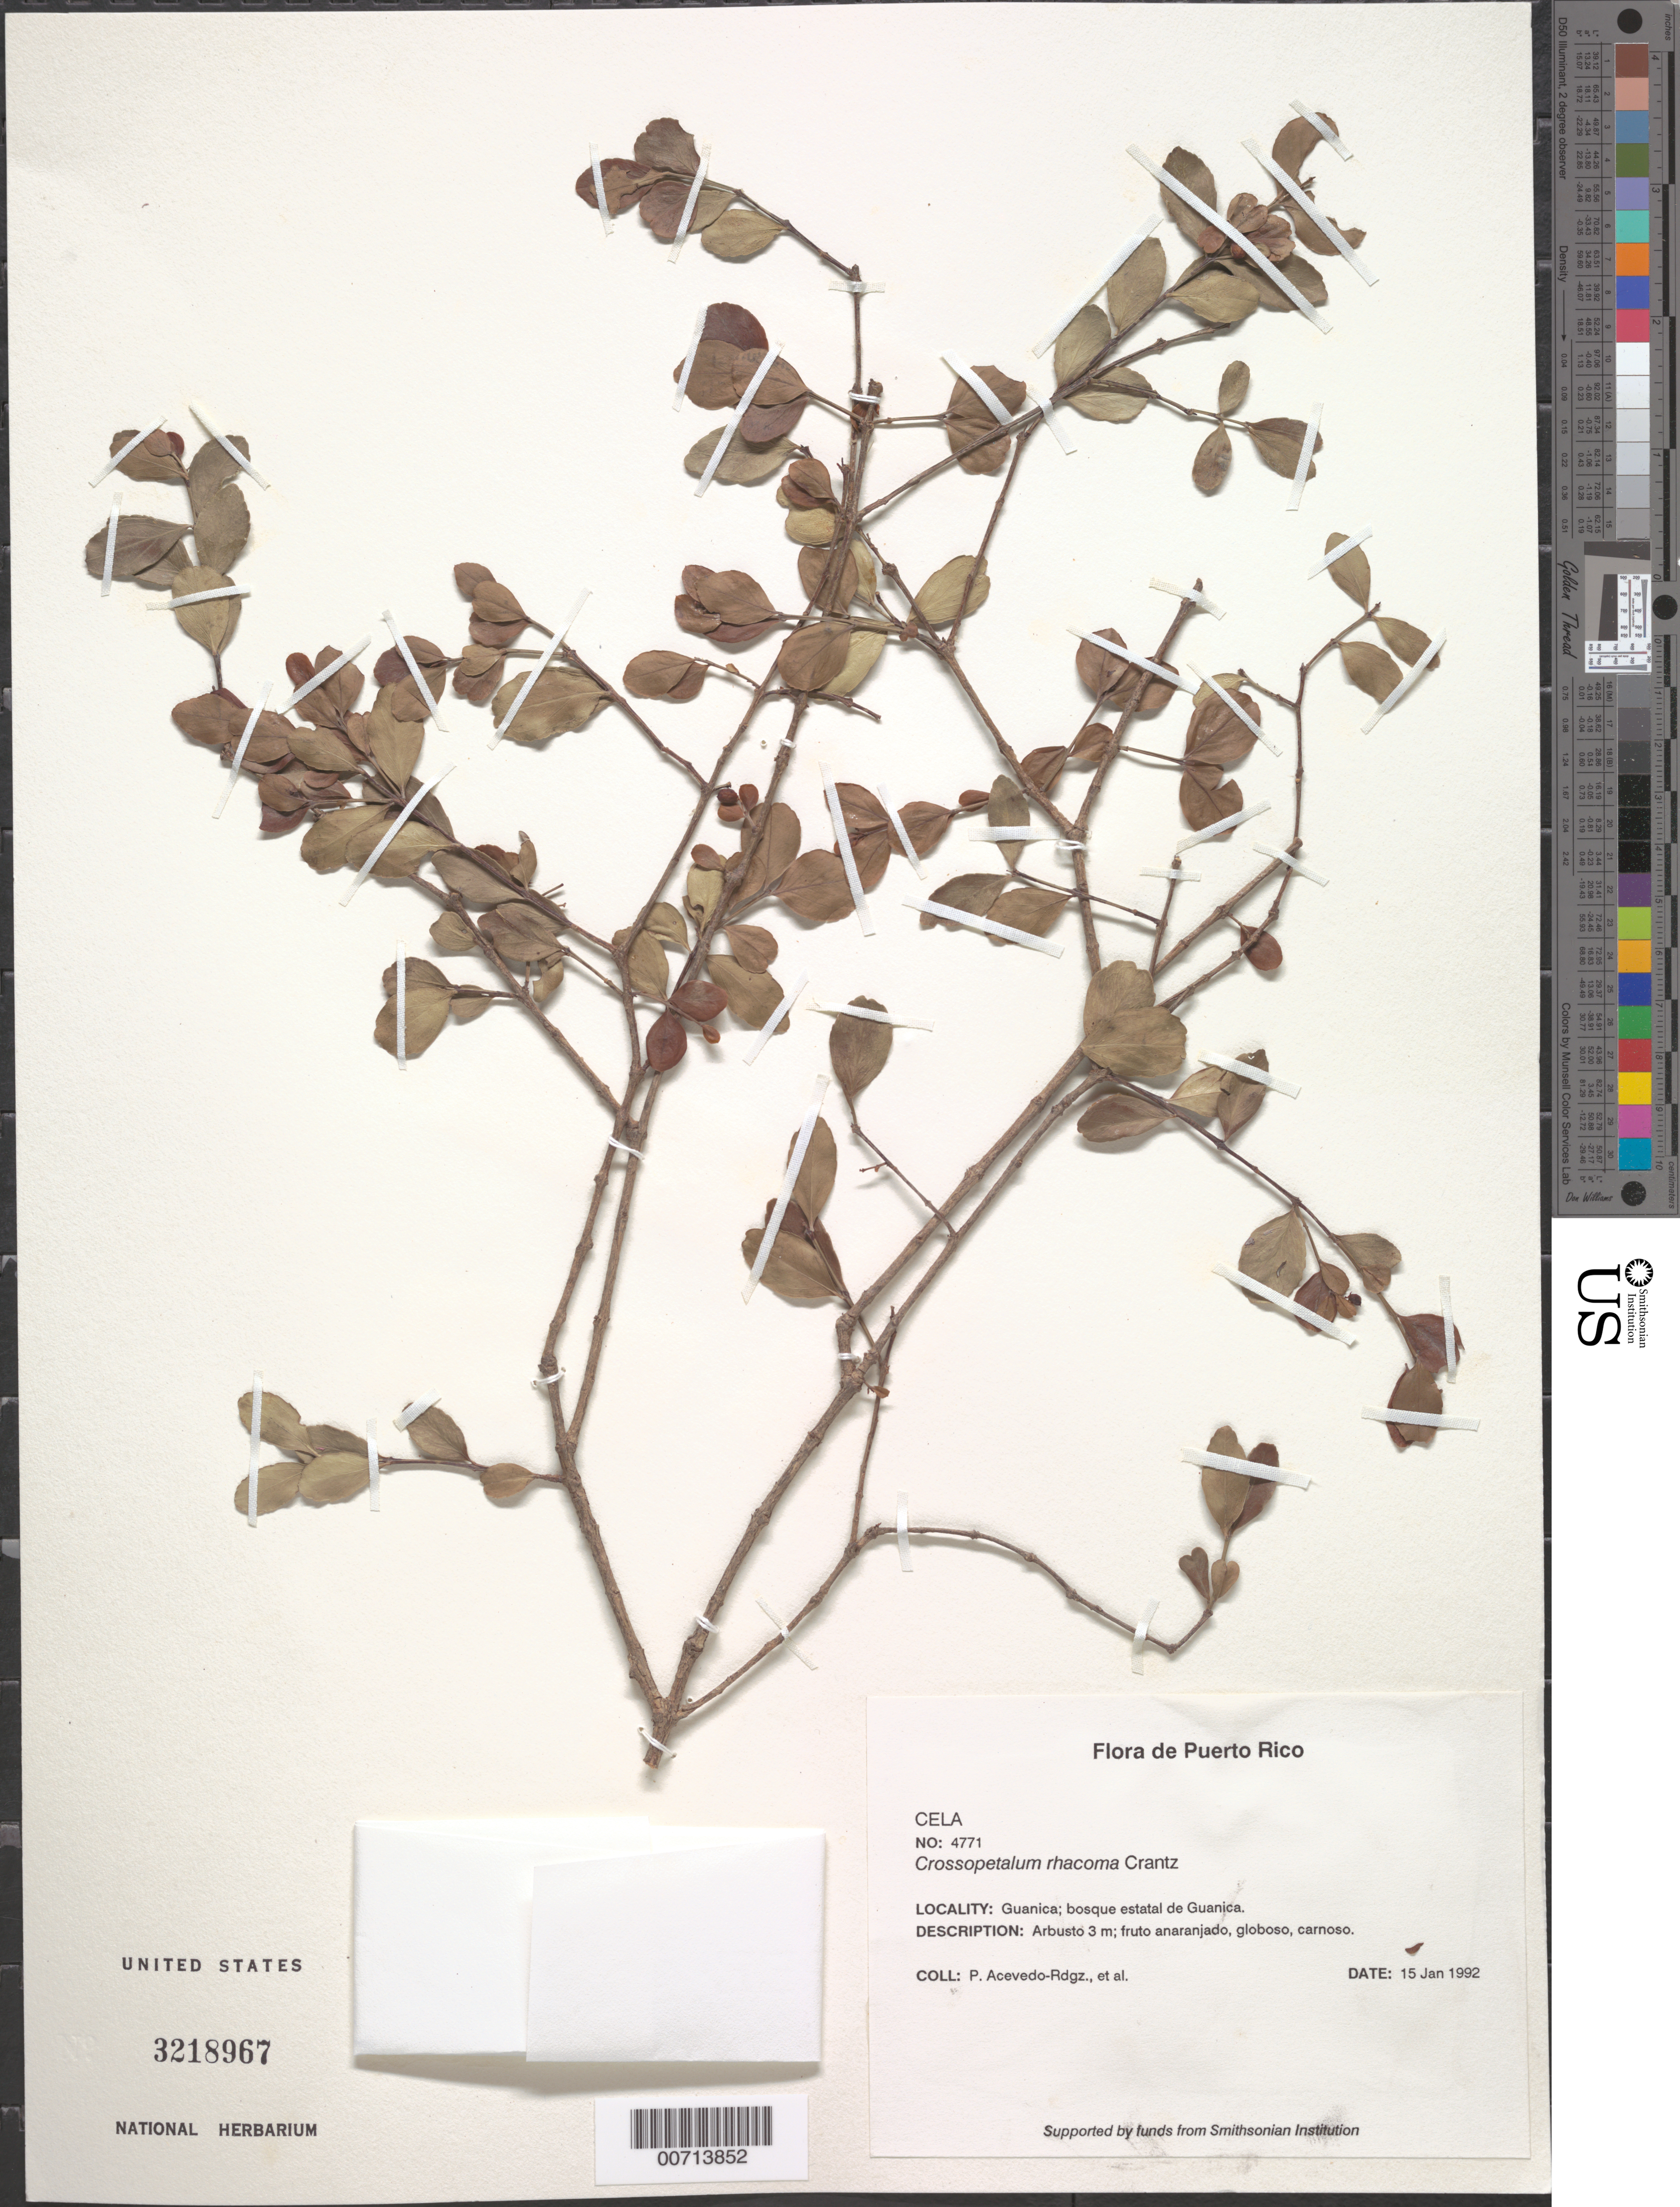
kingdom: Plantae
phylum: Tracheophyta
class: Magnoliopsida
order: Celastrales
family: Celastraceae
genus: Crossopetalum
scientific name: Crossopetalum rhacoma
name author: Crantz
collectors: P. Acevedo-Rodr.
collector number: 4771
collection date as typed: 15 Jan 1992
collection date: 1992-01-15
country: Puerto Rico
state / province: Guánica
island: Puerto Rico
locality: Guánica; Bosque estatal de Guánica;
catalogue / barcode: US 3218967